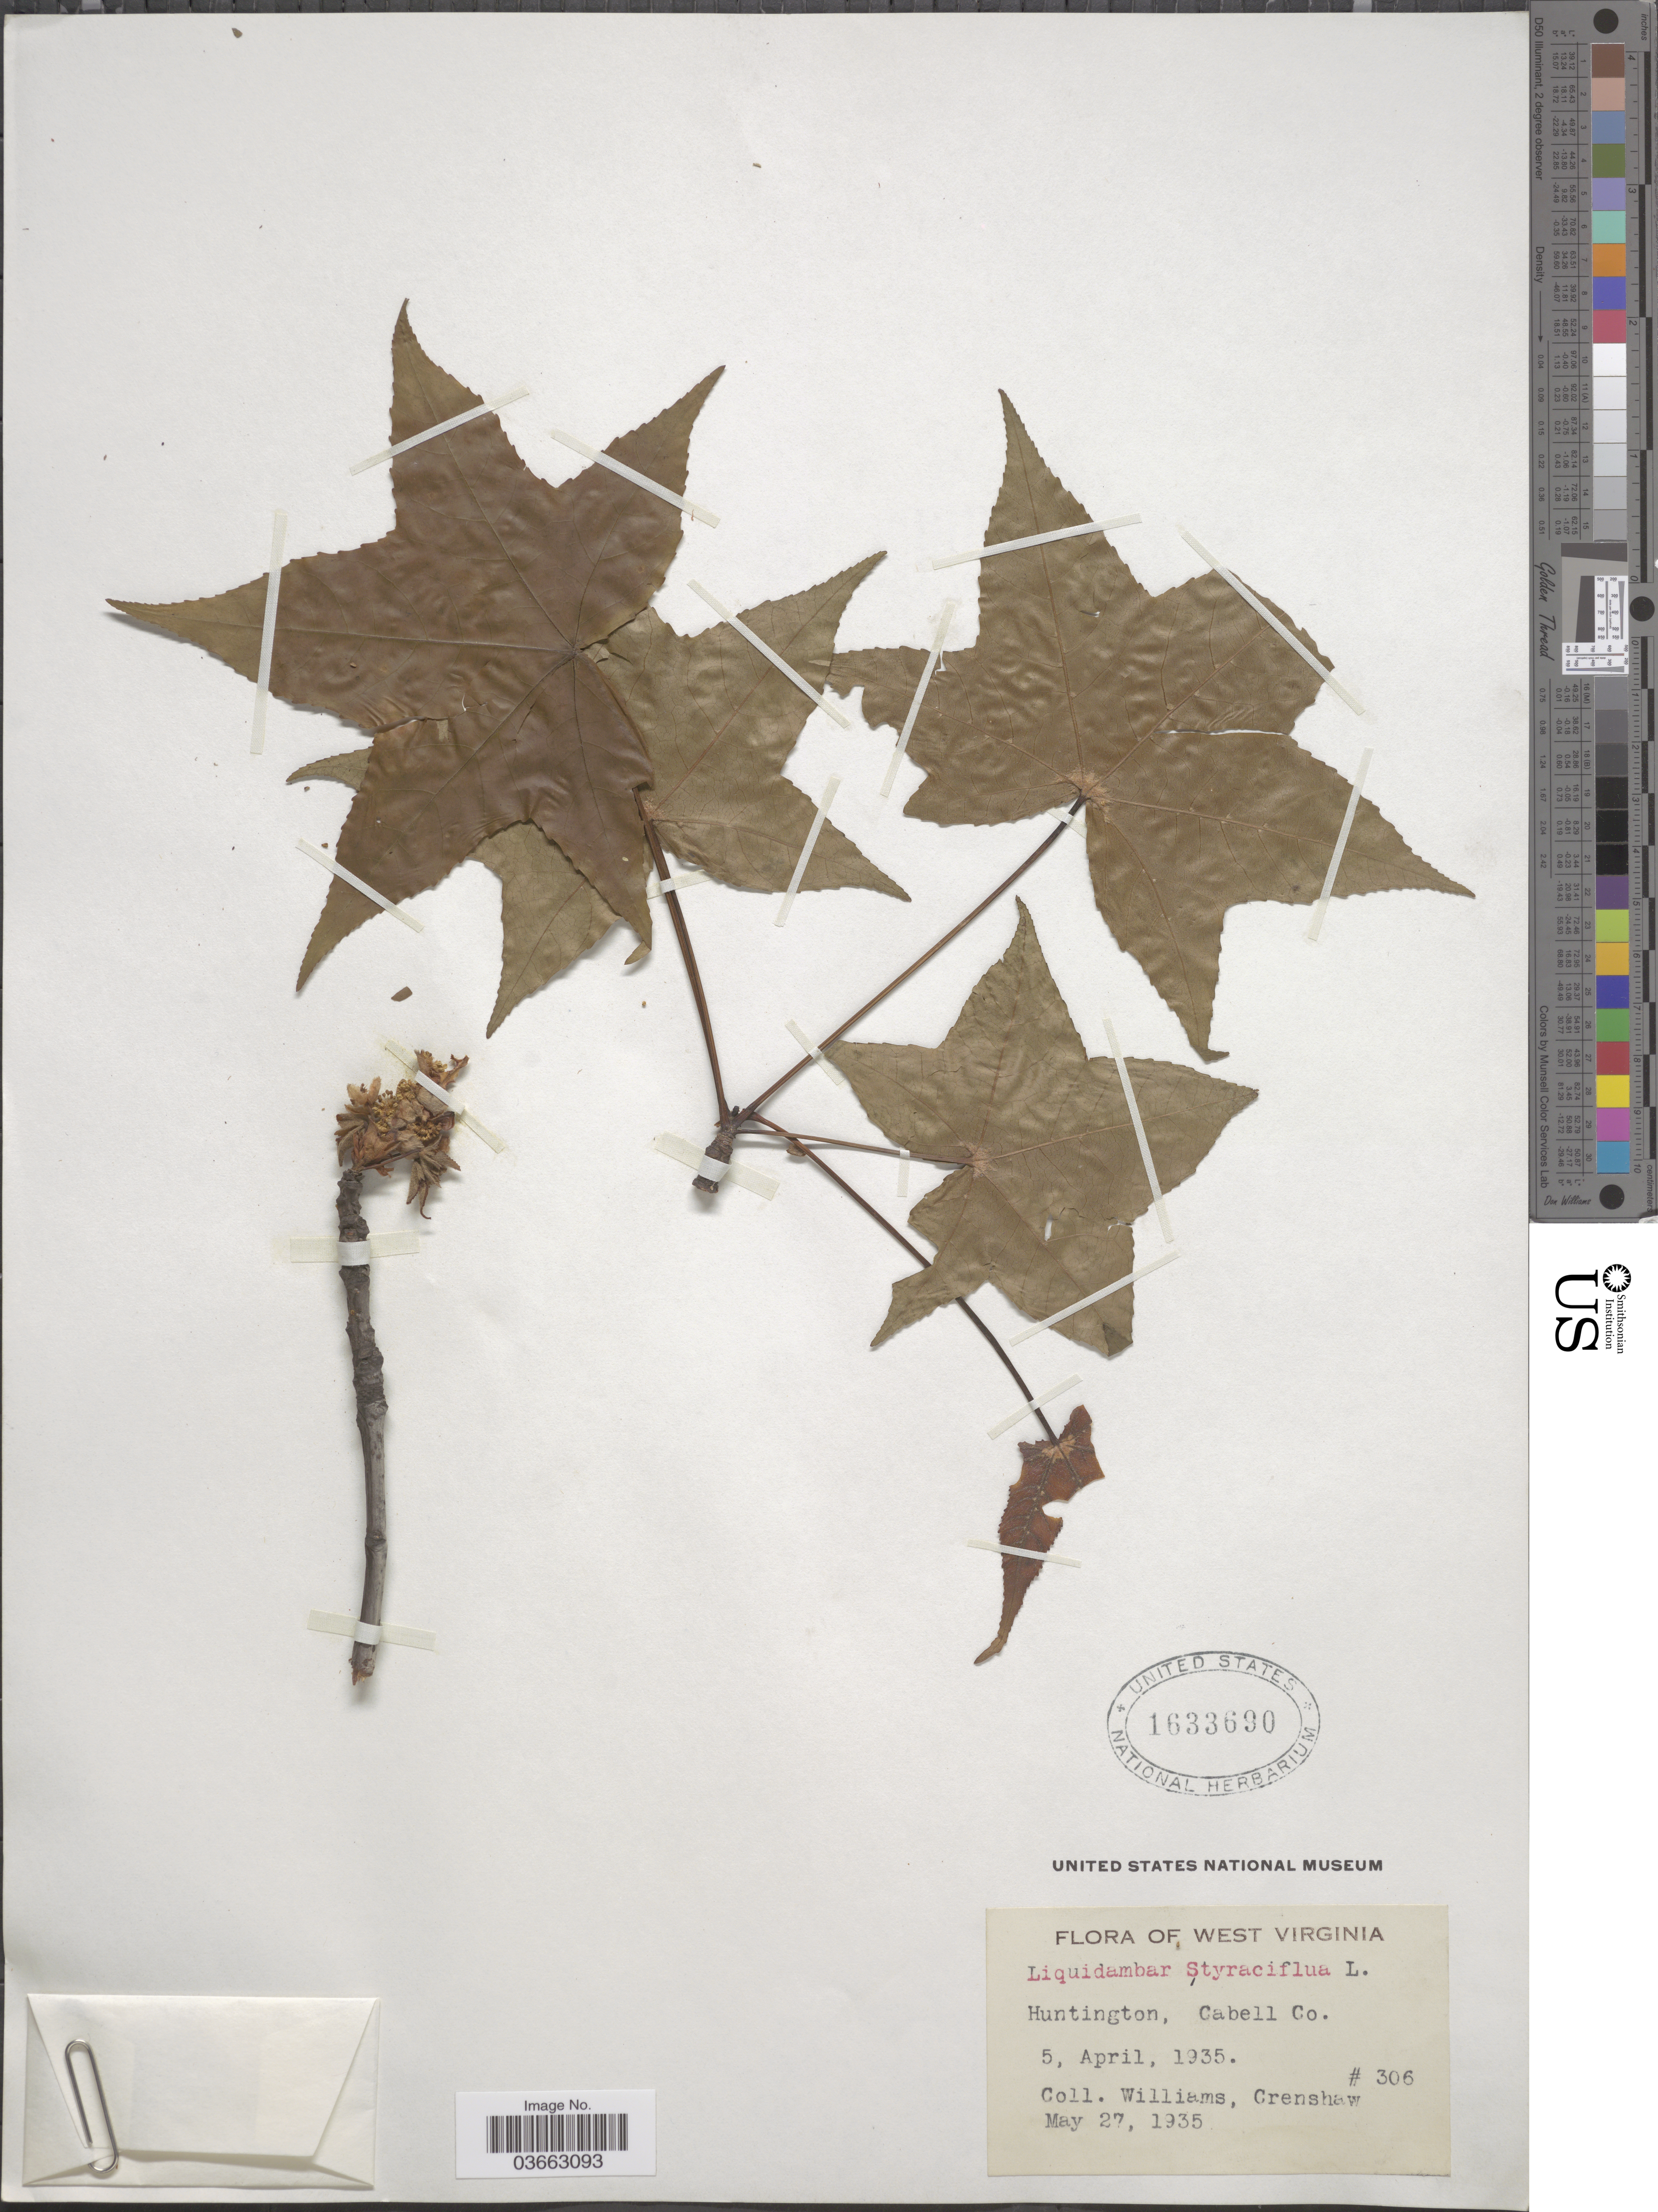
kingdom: Plantae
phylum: Tracheophyta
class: Magnoliopsida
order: Saxifragales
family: Altingiaceae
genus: Liquidambar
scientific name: Liquidambar styraciflua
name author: L.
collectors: C. Williams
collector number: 306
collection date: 1935-05-27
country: United States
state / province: West Virginia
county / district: Cabell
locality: West Virginia. Huntington, Cabell Co.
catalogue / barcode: US 1633690